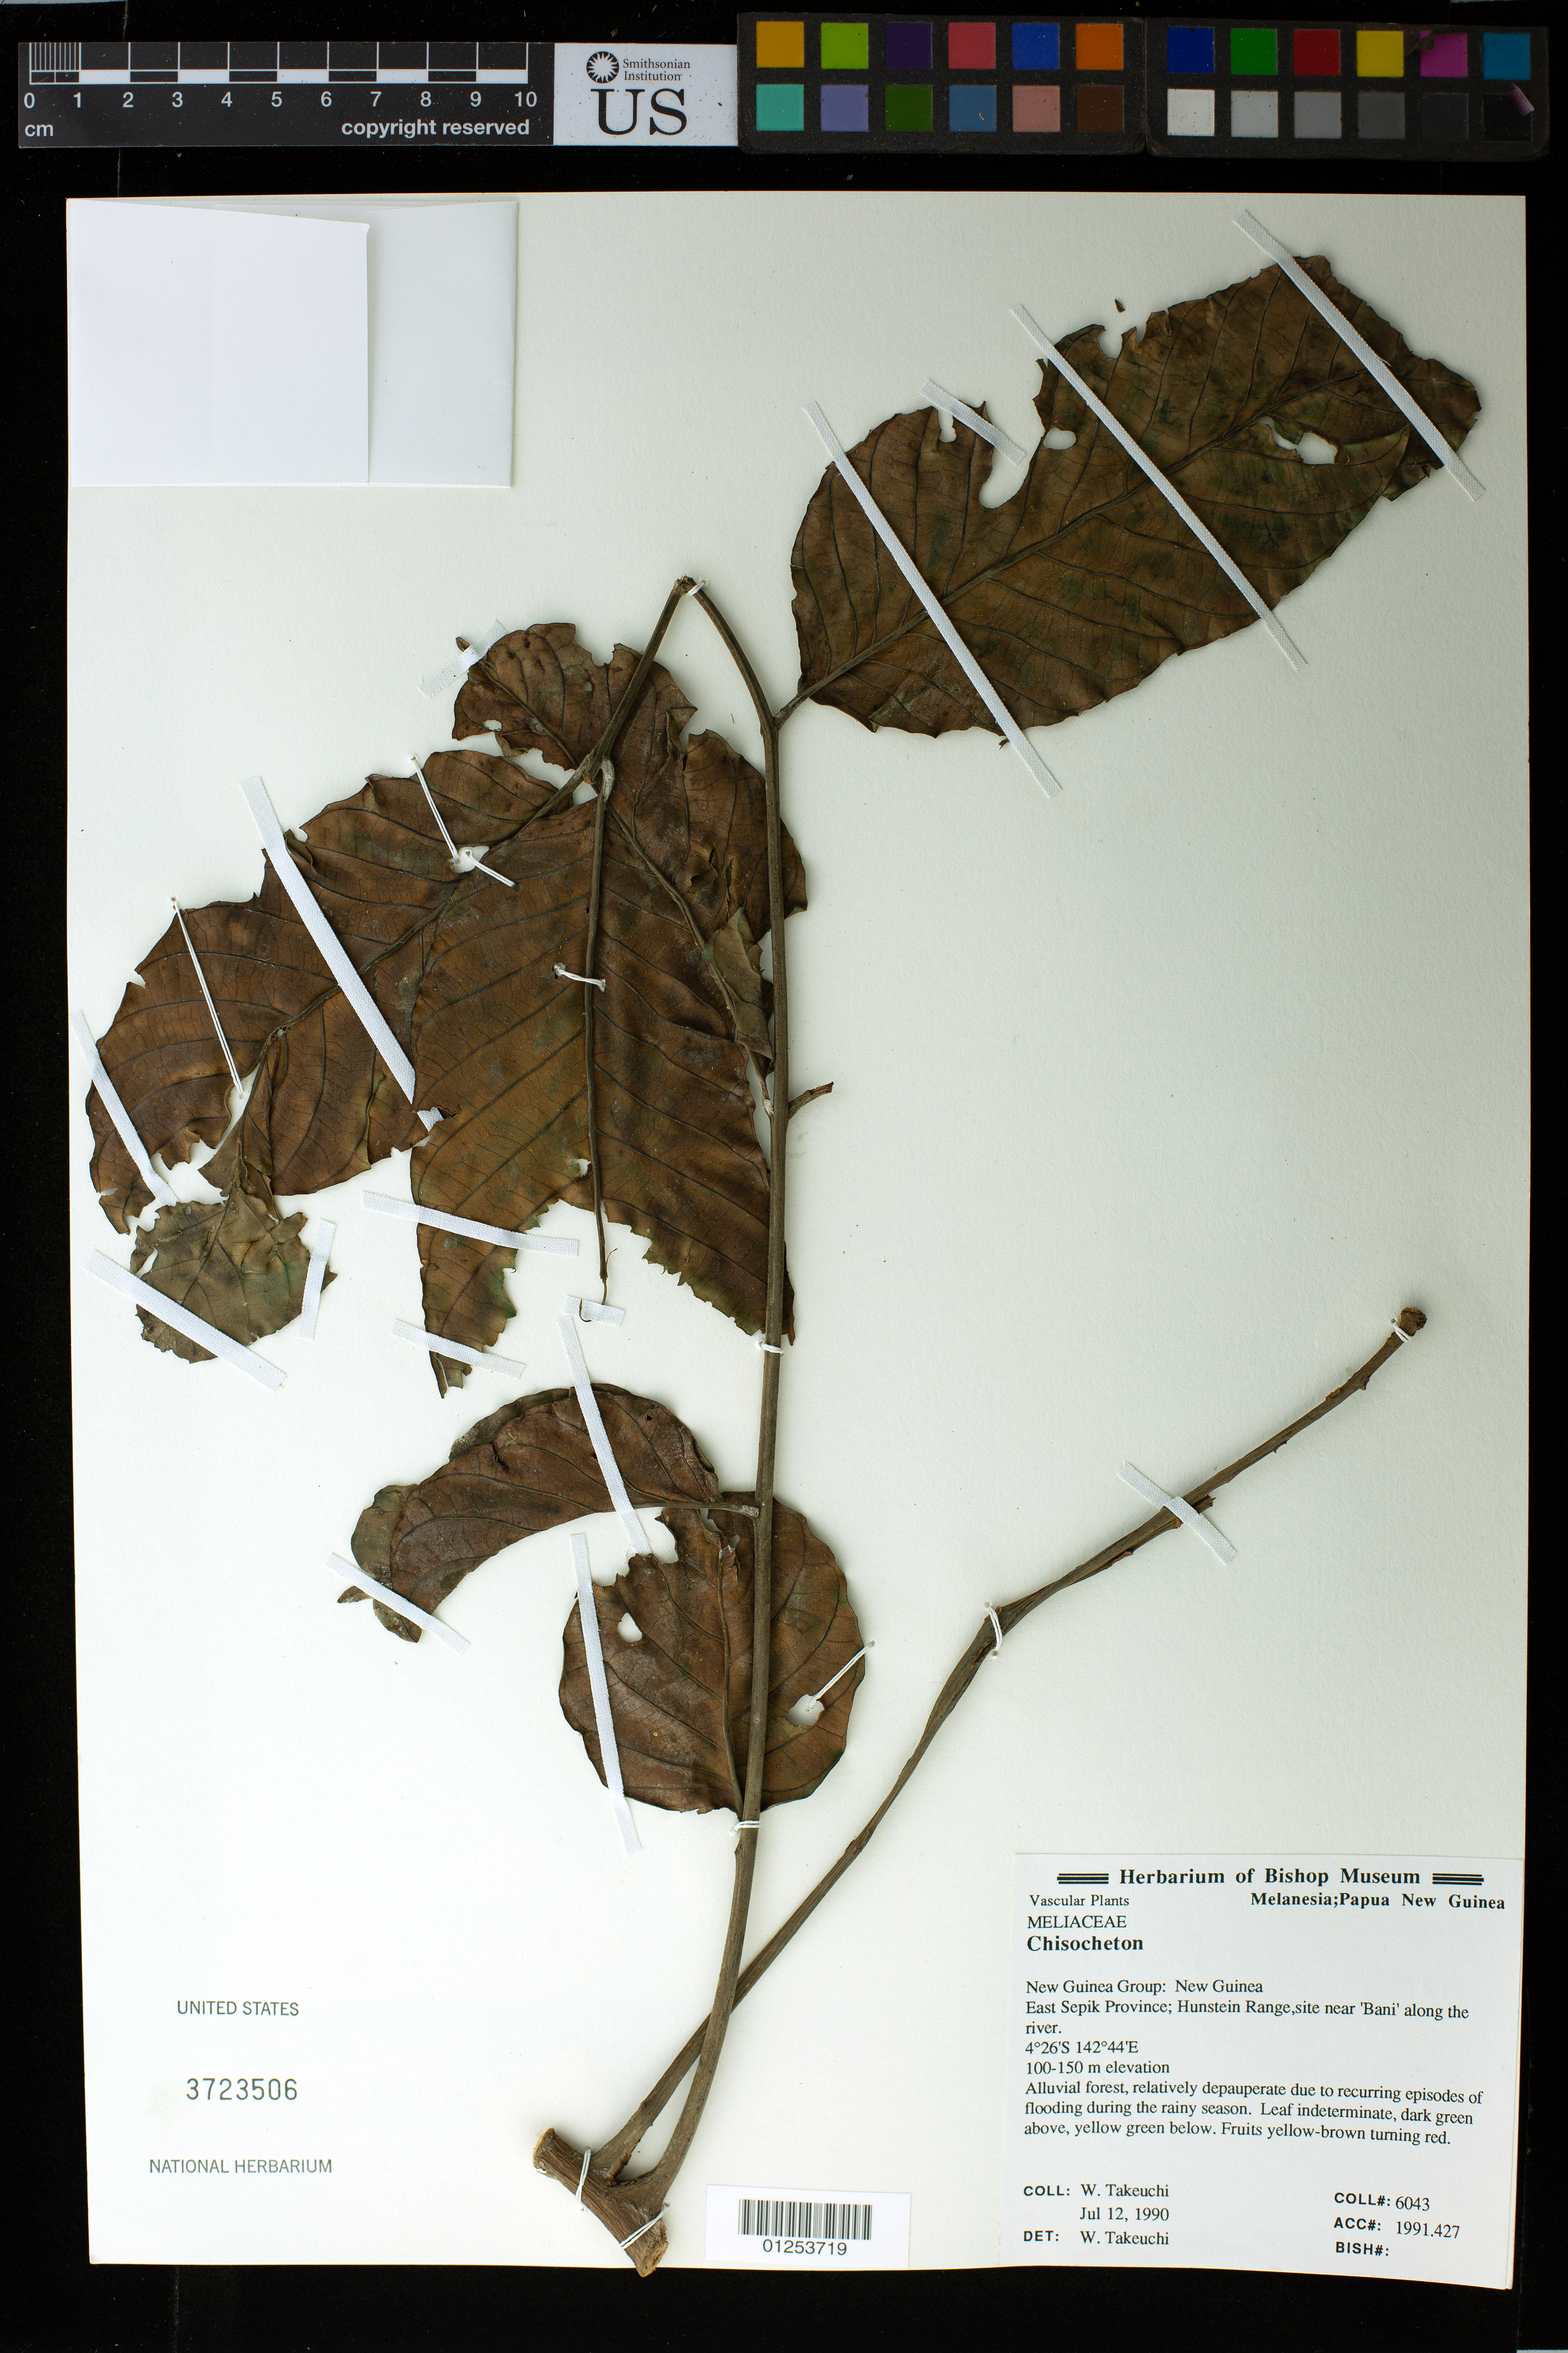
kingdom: Plantae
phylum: Tracheophyta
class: Magnoliopsida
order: Sapindales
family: Meliaceae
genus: Chisocheton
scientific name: Chisocheton sp.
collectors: W. N. Takeuchi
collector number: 6043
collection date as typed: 12 Jul 1990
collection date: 1990-07-12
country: Papua New Guinea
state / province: East Sepik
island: New Guinea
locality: Hunstein range, near site 'Bani' along the river.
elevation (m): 100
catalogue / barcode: US 3723506